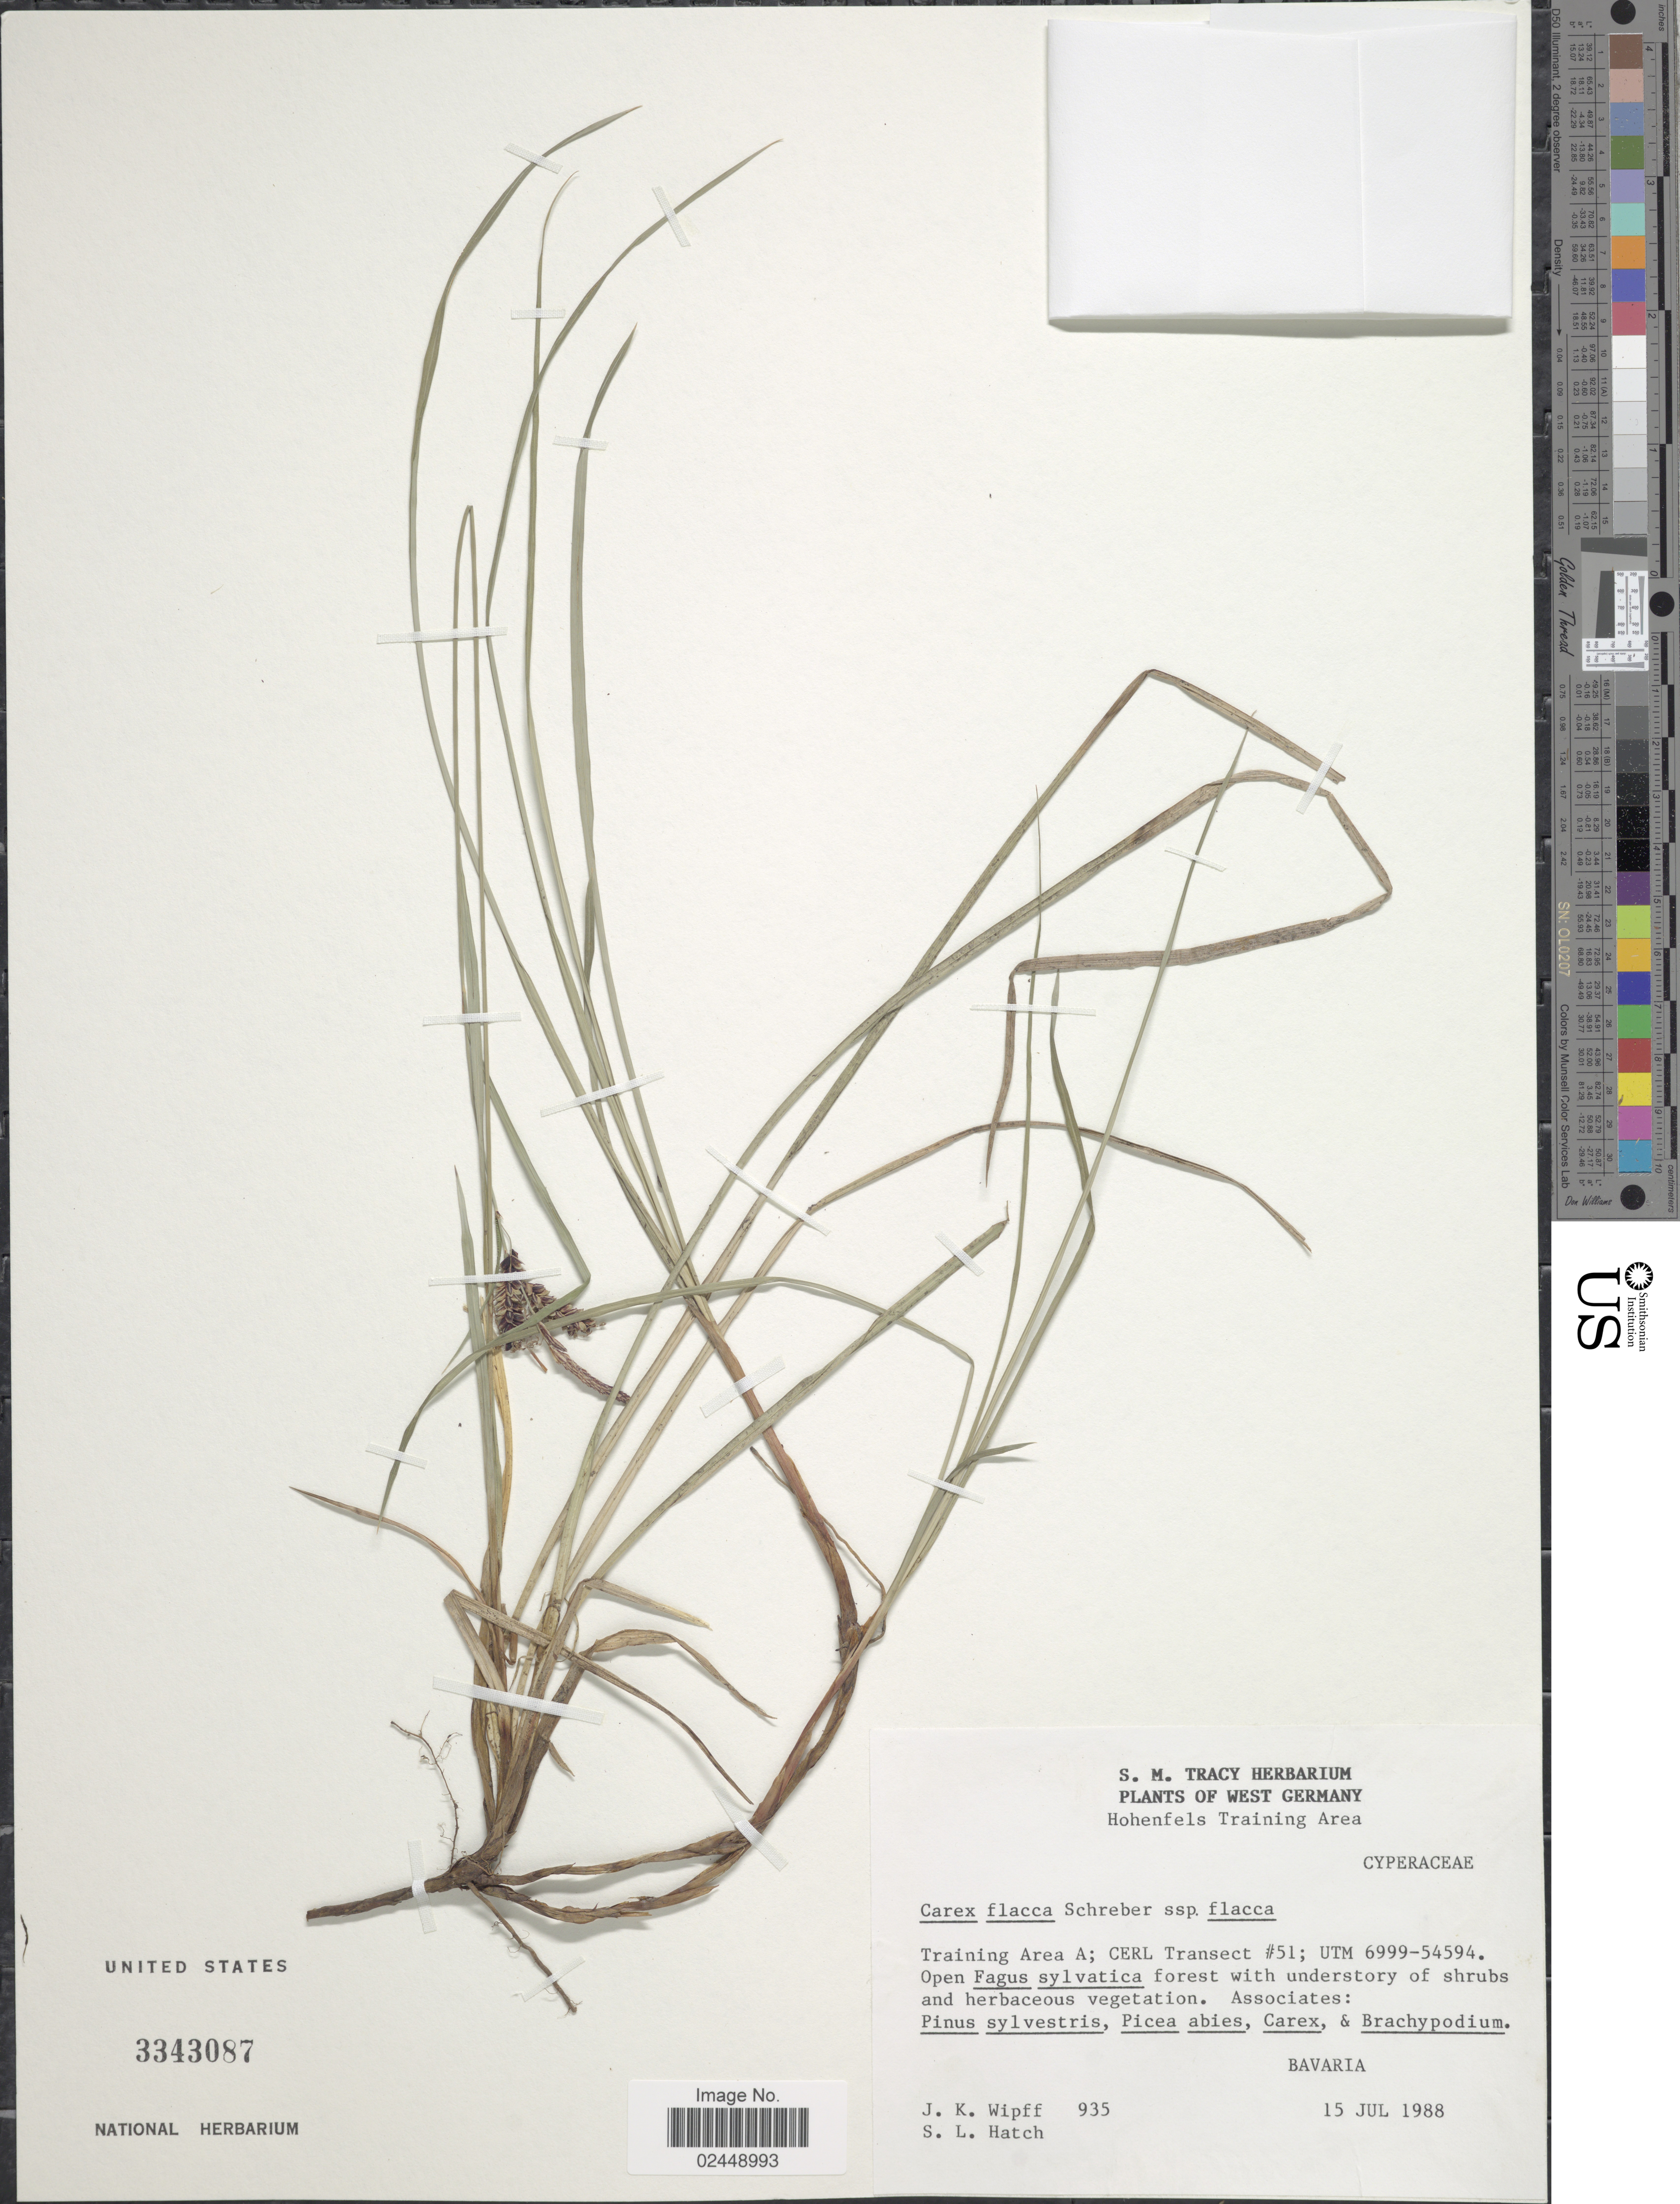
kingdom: Plantae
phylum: Tracheophyta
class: Liliopsida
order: Poales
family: Cyperaceae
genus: Carex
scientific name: Carex flacca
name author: Schreb.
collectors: J. K. Wipff & S. Hatch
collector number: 935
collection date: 1988-07-15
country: Germany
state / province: Bayern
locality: West Germany, Hohenfels Training Area, Training Area A; CERL Transect #51; UTM 6999-54594, Bavaria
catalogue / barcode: US 3343087